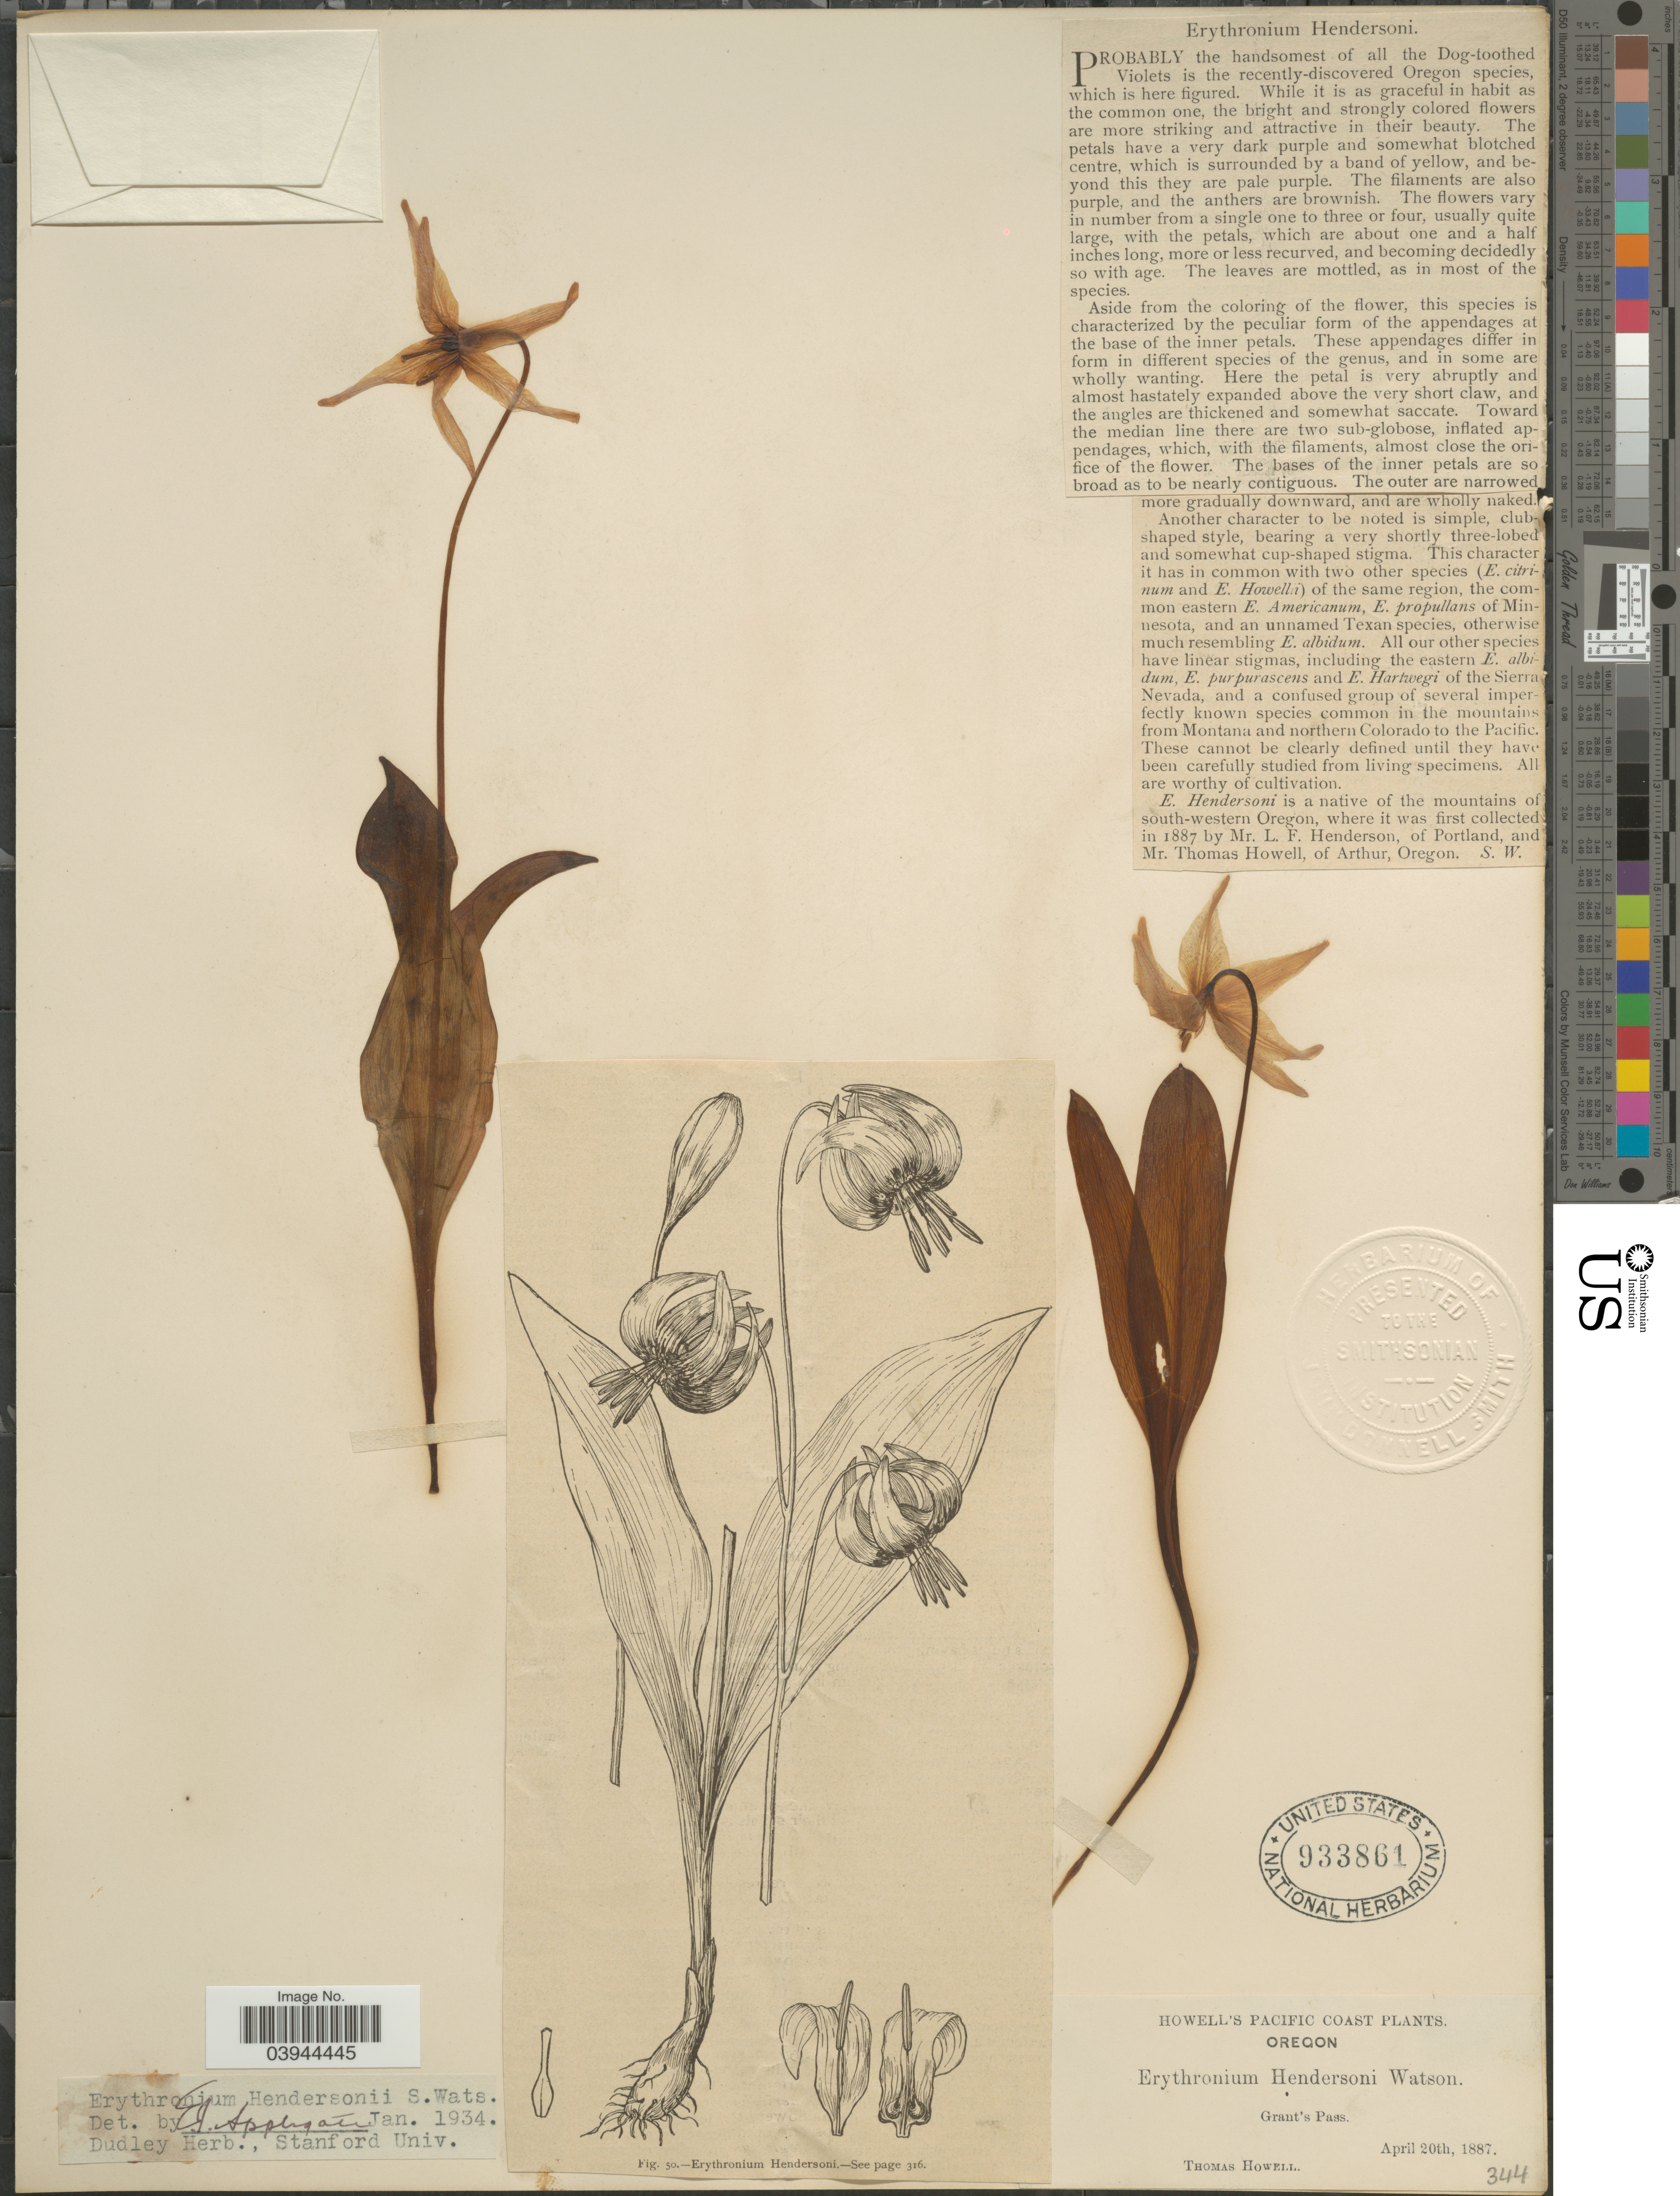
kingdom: Plantae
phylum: Tracheophyta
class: Liliopsida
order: Liliales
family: Liliaceae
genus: Erythronium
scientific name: Erythronium hendersonii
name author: S. Watson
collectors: T. Howell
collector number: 344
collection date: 1887-04-20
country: United States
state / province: Oregon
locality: Pacific Coast. Grant's Pass.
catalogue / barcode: US 933861